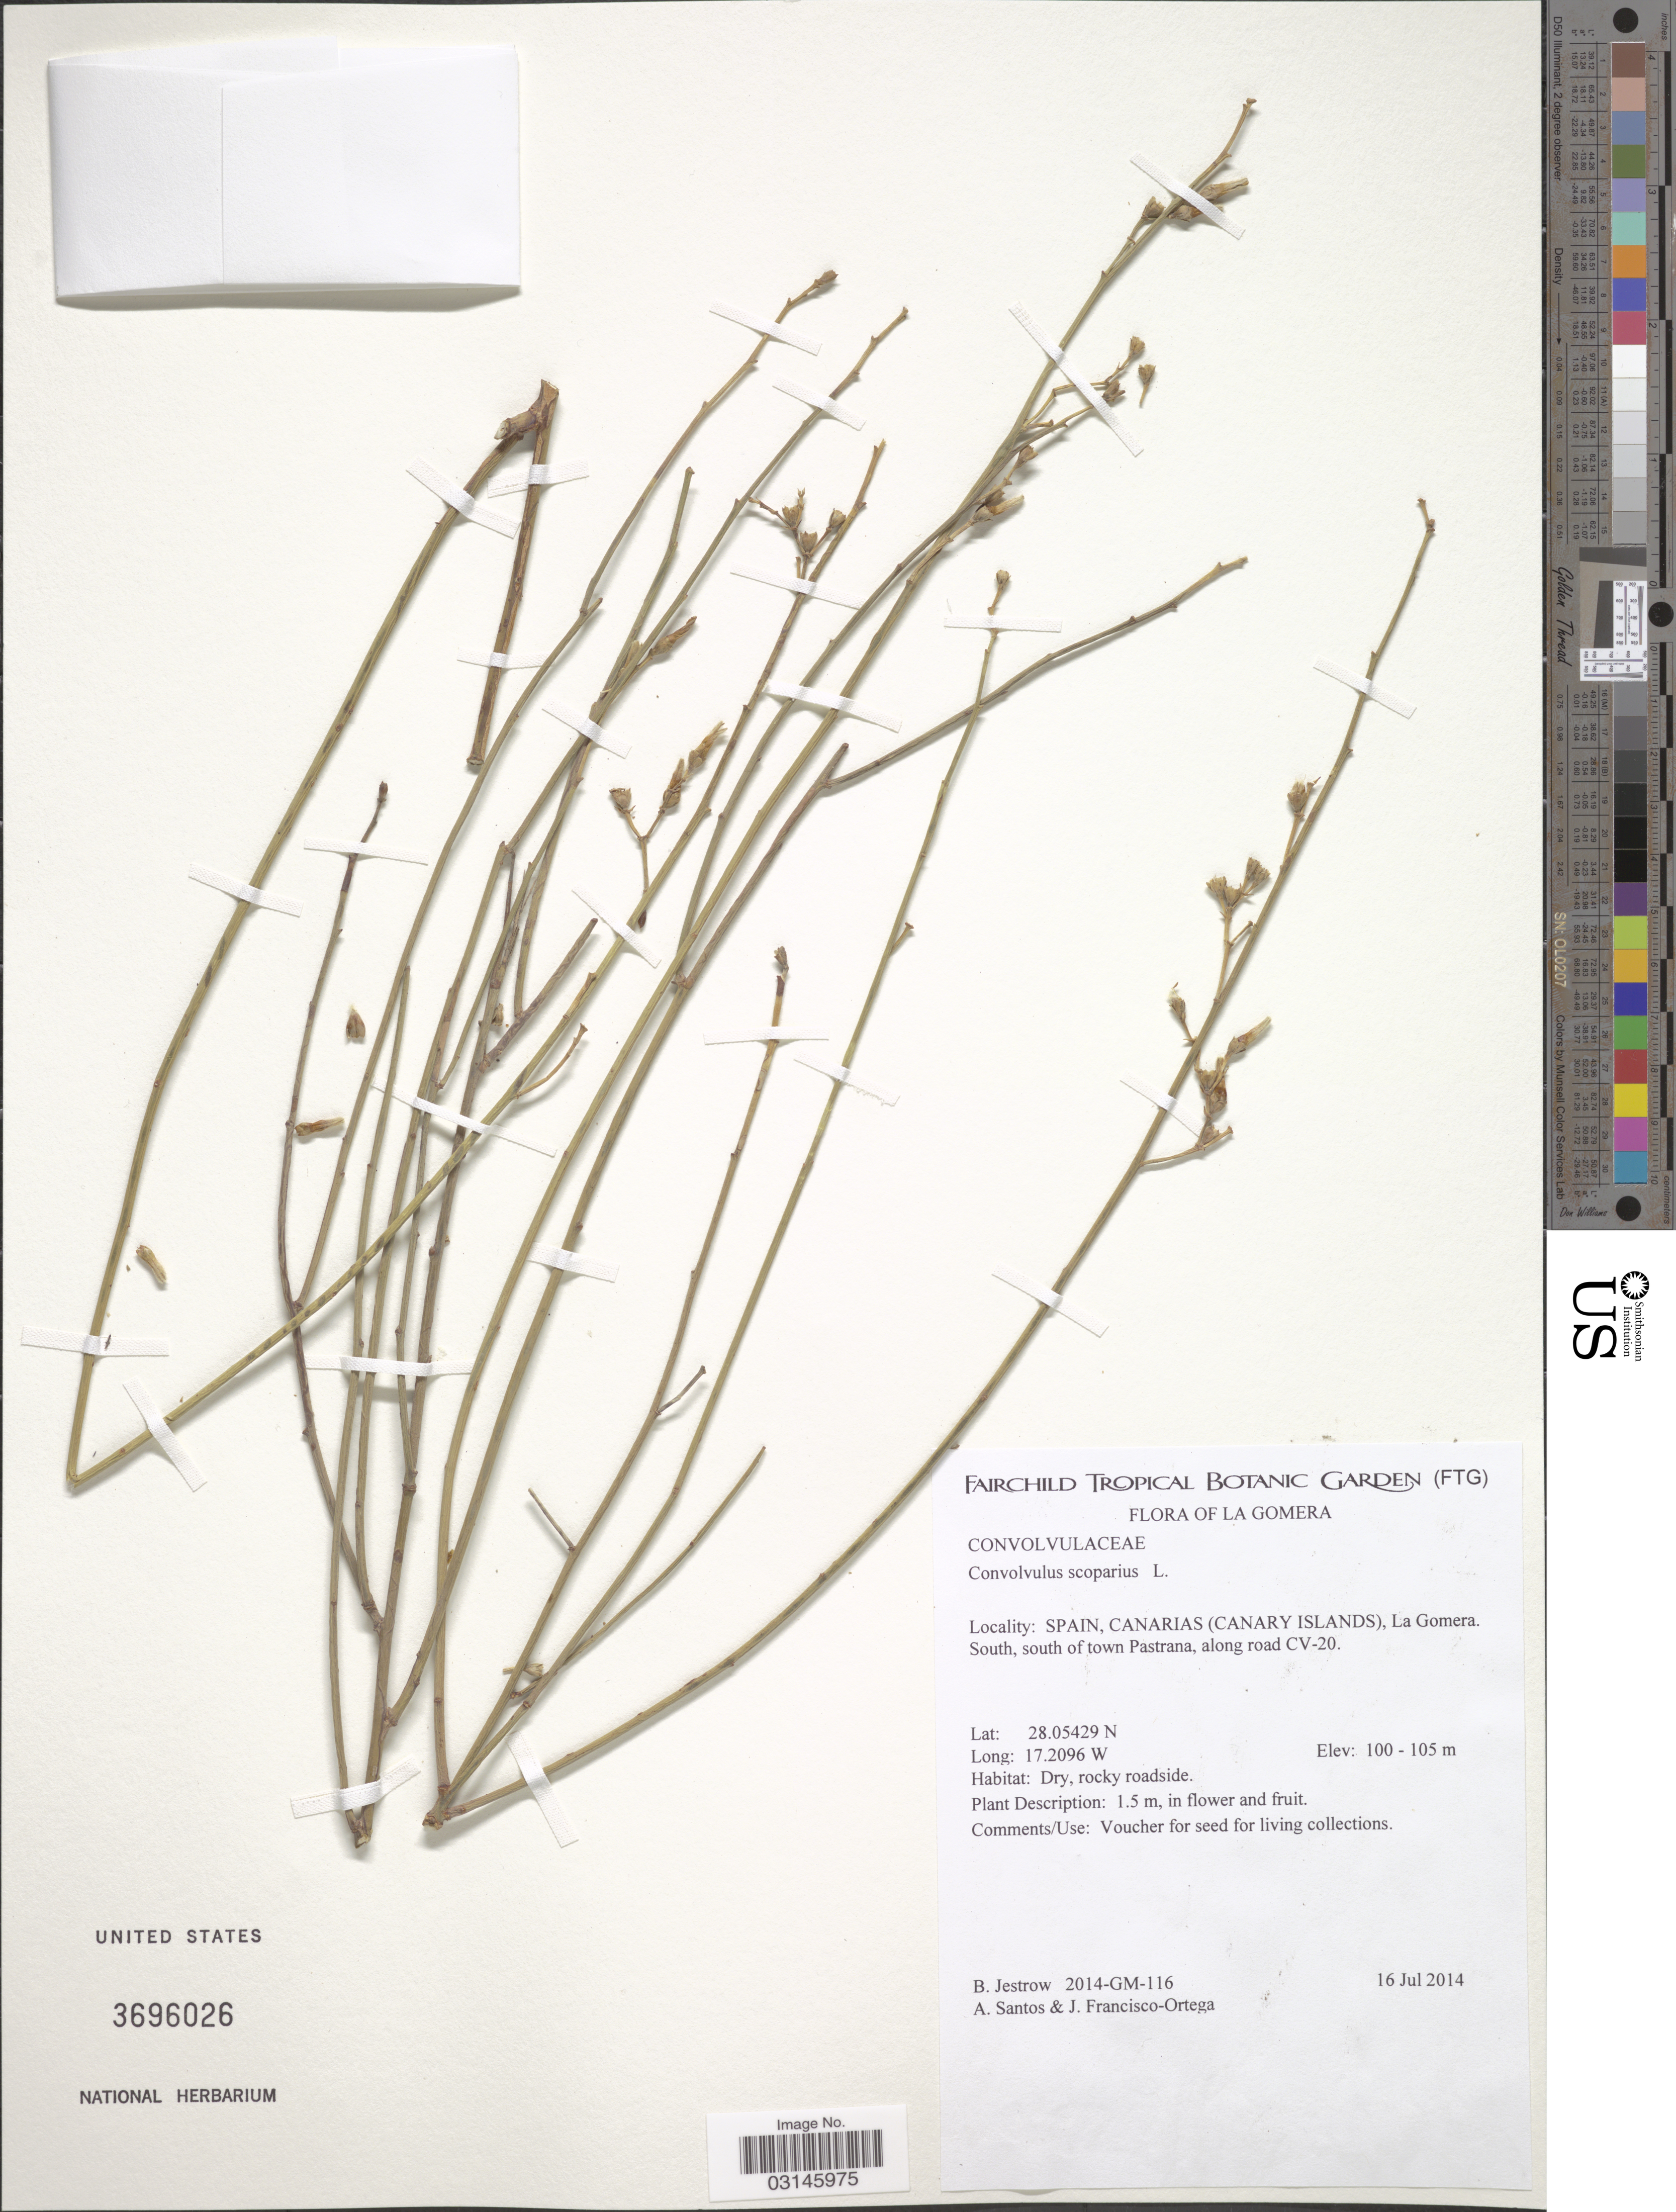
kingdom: Plantae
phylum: Tracheophyta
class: Magnoliopsida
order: Solanales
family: Convolvulaceae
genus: Convolvulus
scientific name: Convolvulus scoparius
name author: L. f.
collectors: B. Jestrow, A. Santos & J. Fransisco-Ortega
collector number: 2014-GM-116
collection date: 2014-07-16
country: Spain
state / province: Canarias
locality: Canarias (Canary Islands), La Gomera. South, south of town Pastrana, along road CV-20.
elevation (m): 100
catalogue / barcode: US 3696026